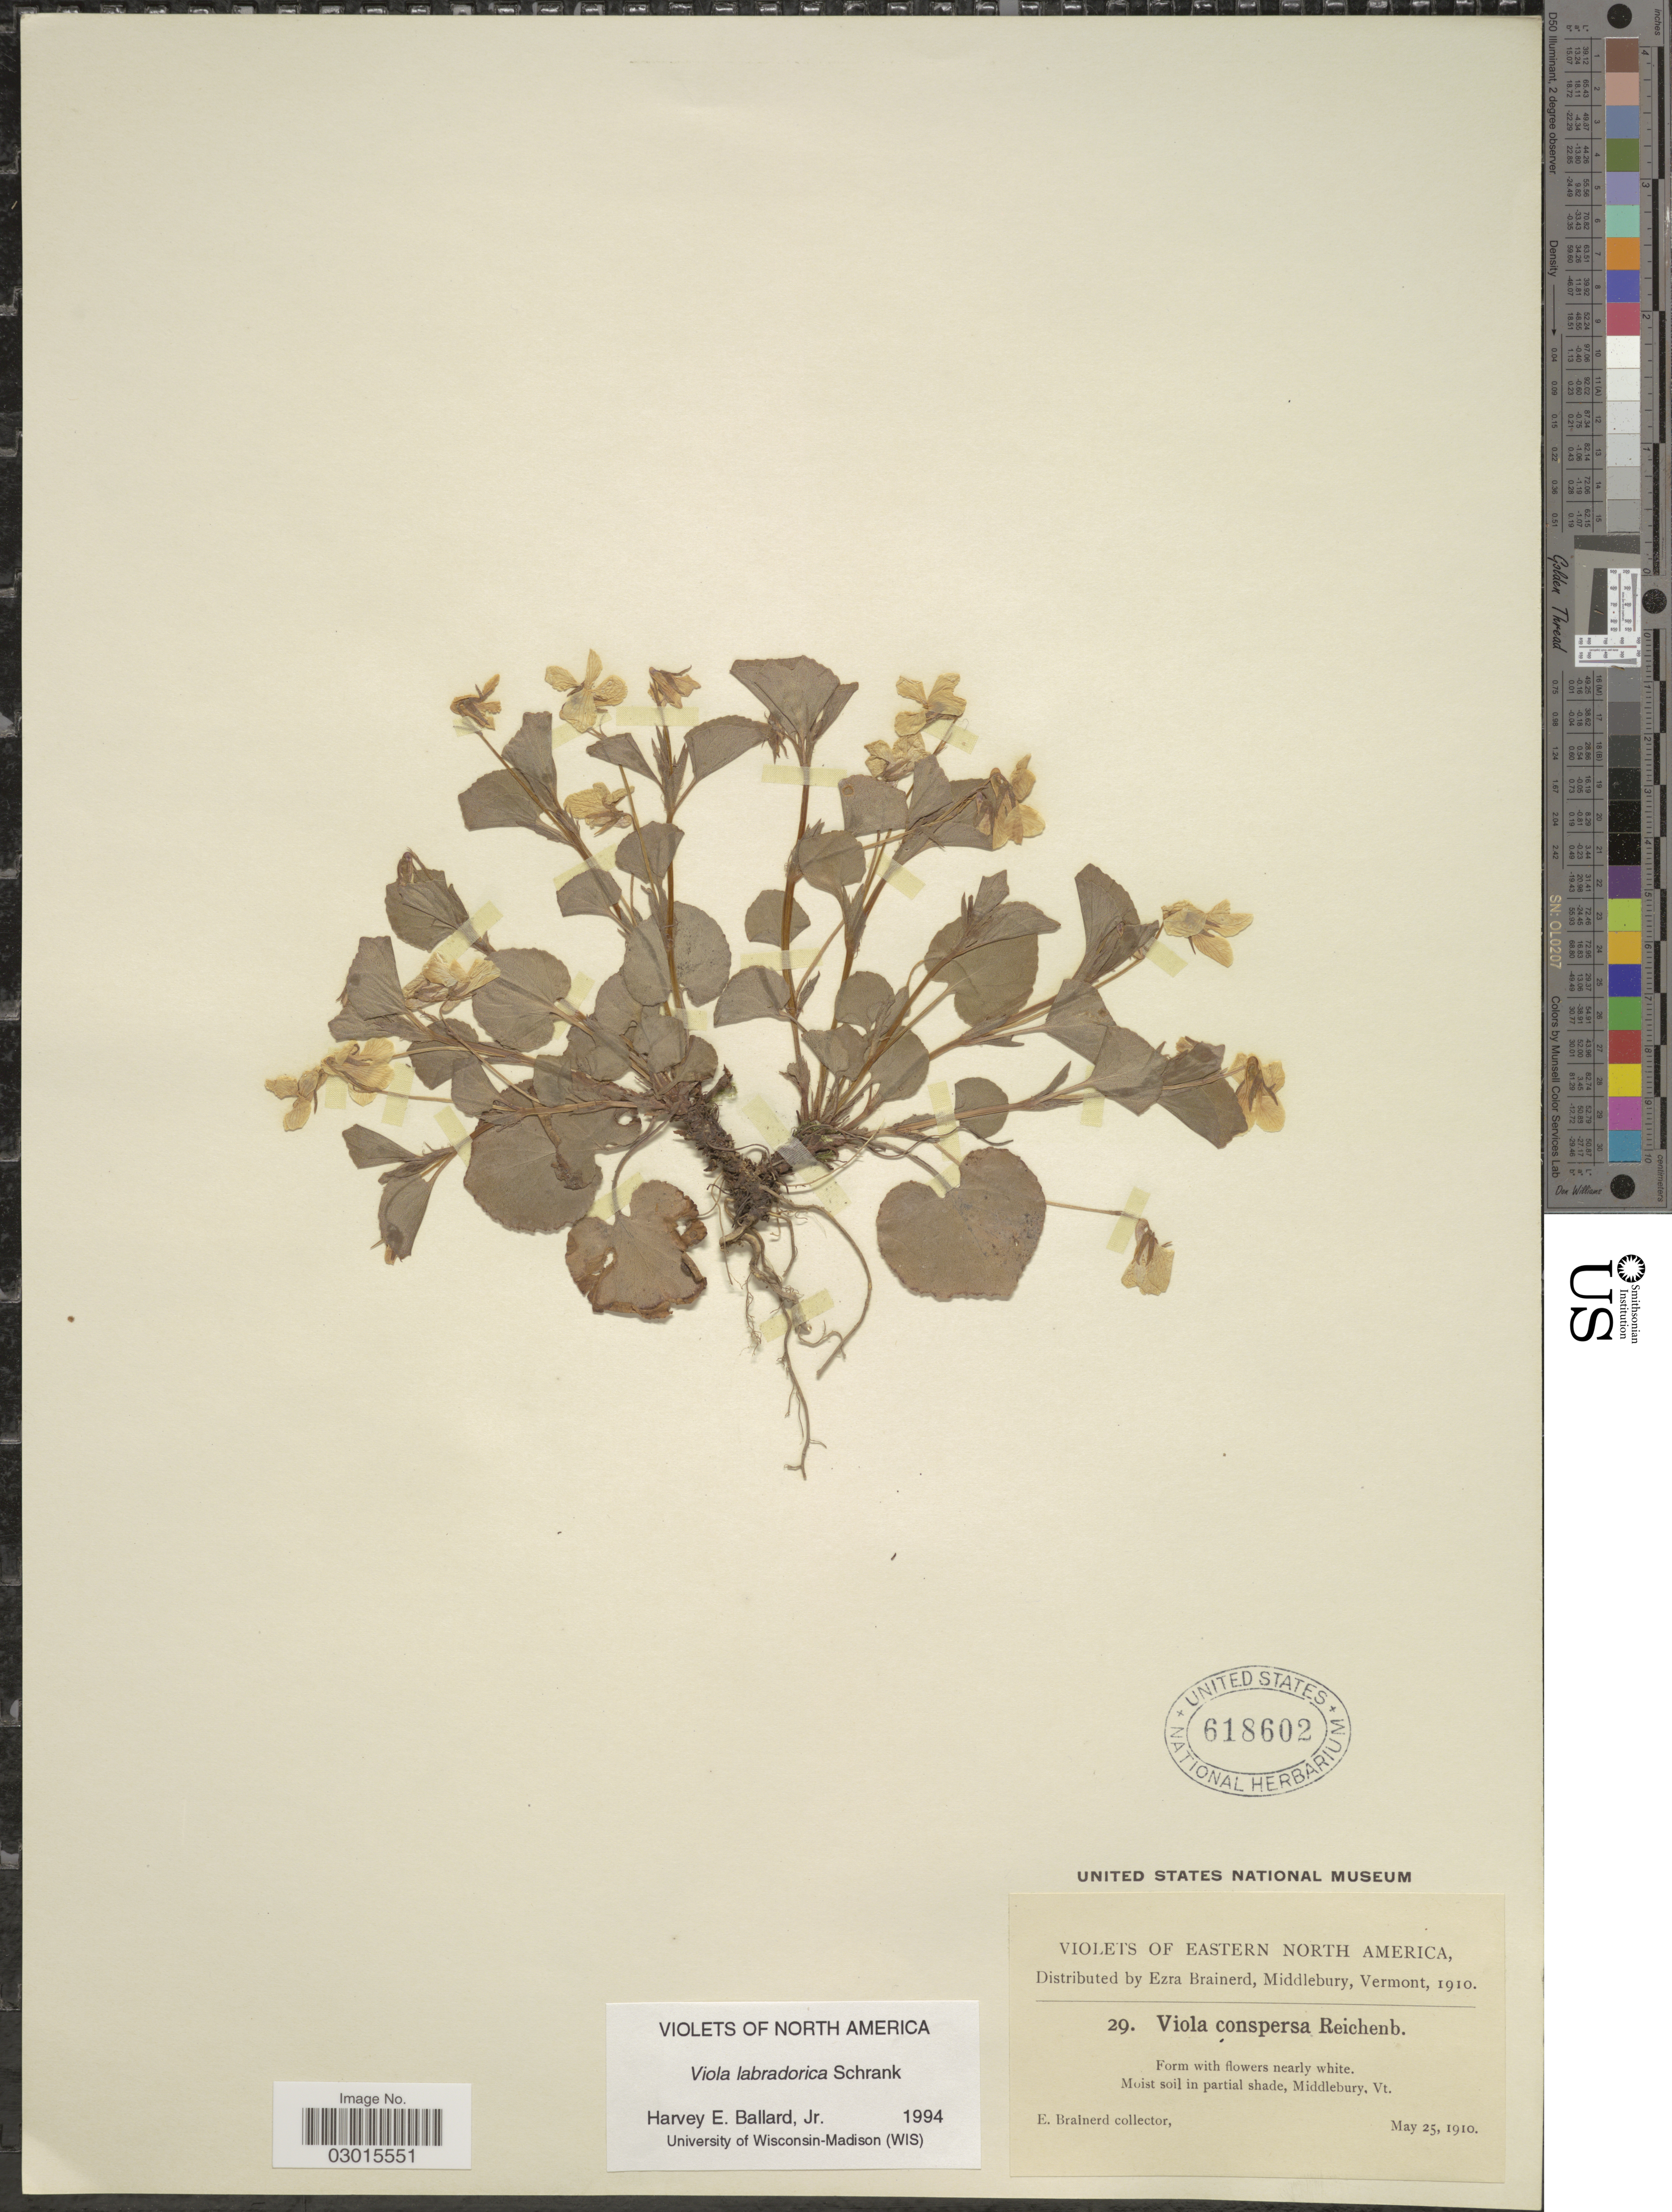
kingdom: Plantae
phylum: Tracheophyta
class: Magnoliopsida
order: Malpighiales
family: Violaceae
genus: Viola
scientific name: Viola labradorica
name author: Schrank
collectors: E. Brainerd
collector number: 29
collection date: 1910-05-25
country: United States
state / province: Vermont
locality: Eastern North America. Middlebury, Vt.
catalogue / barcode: US 618602